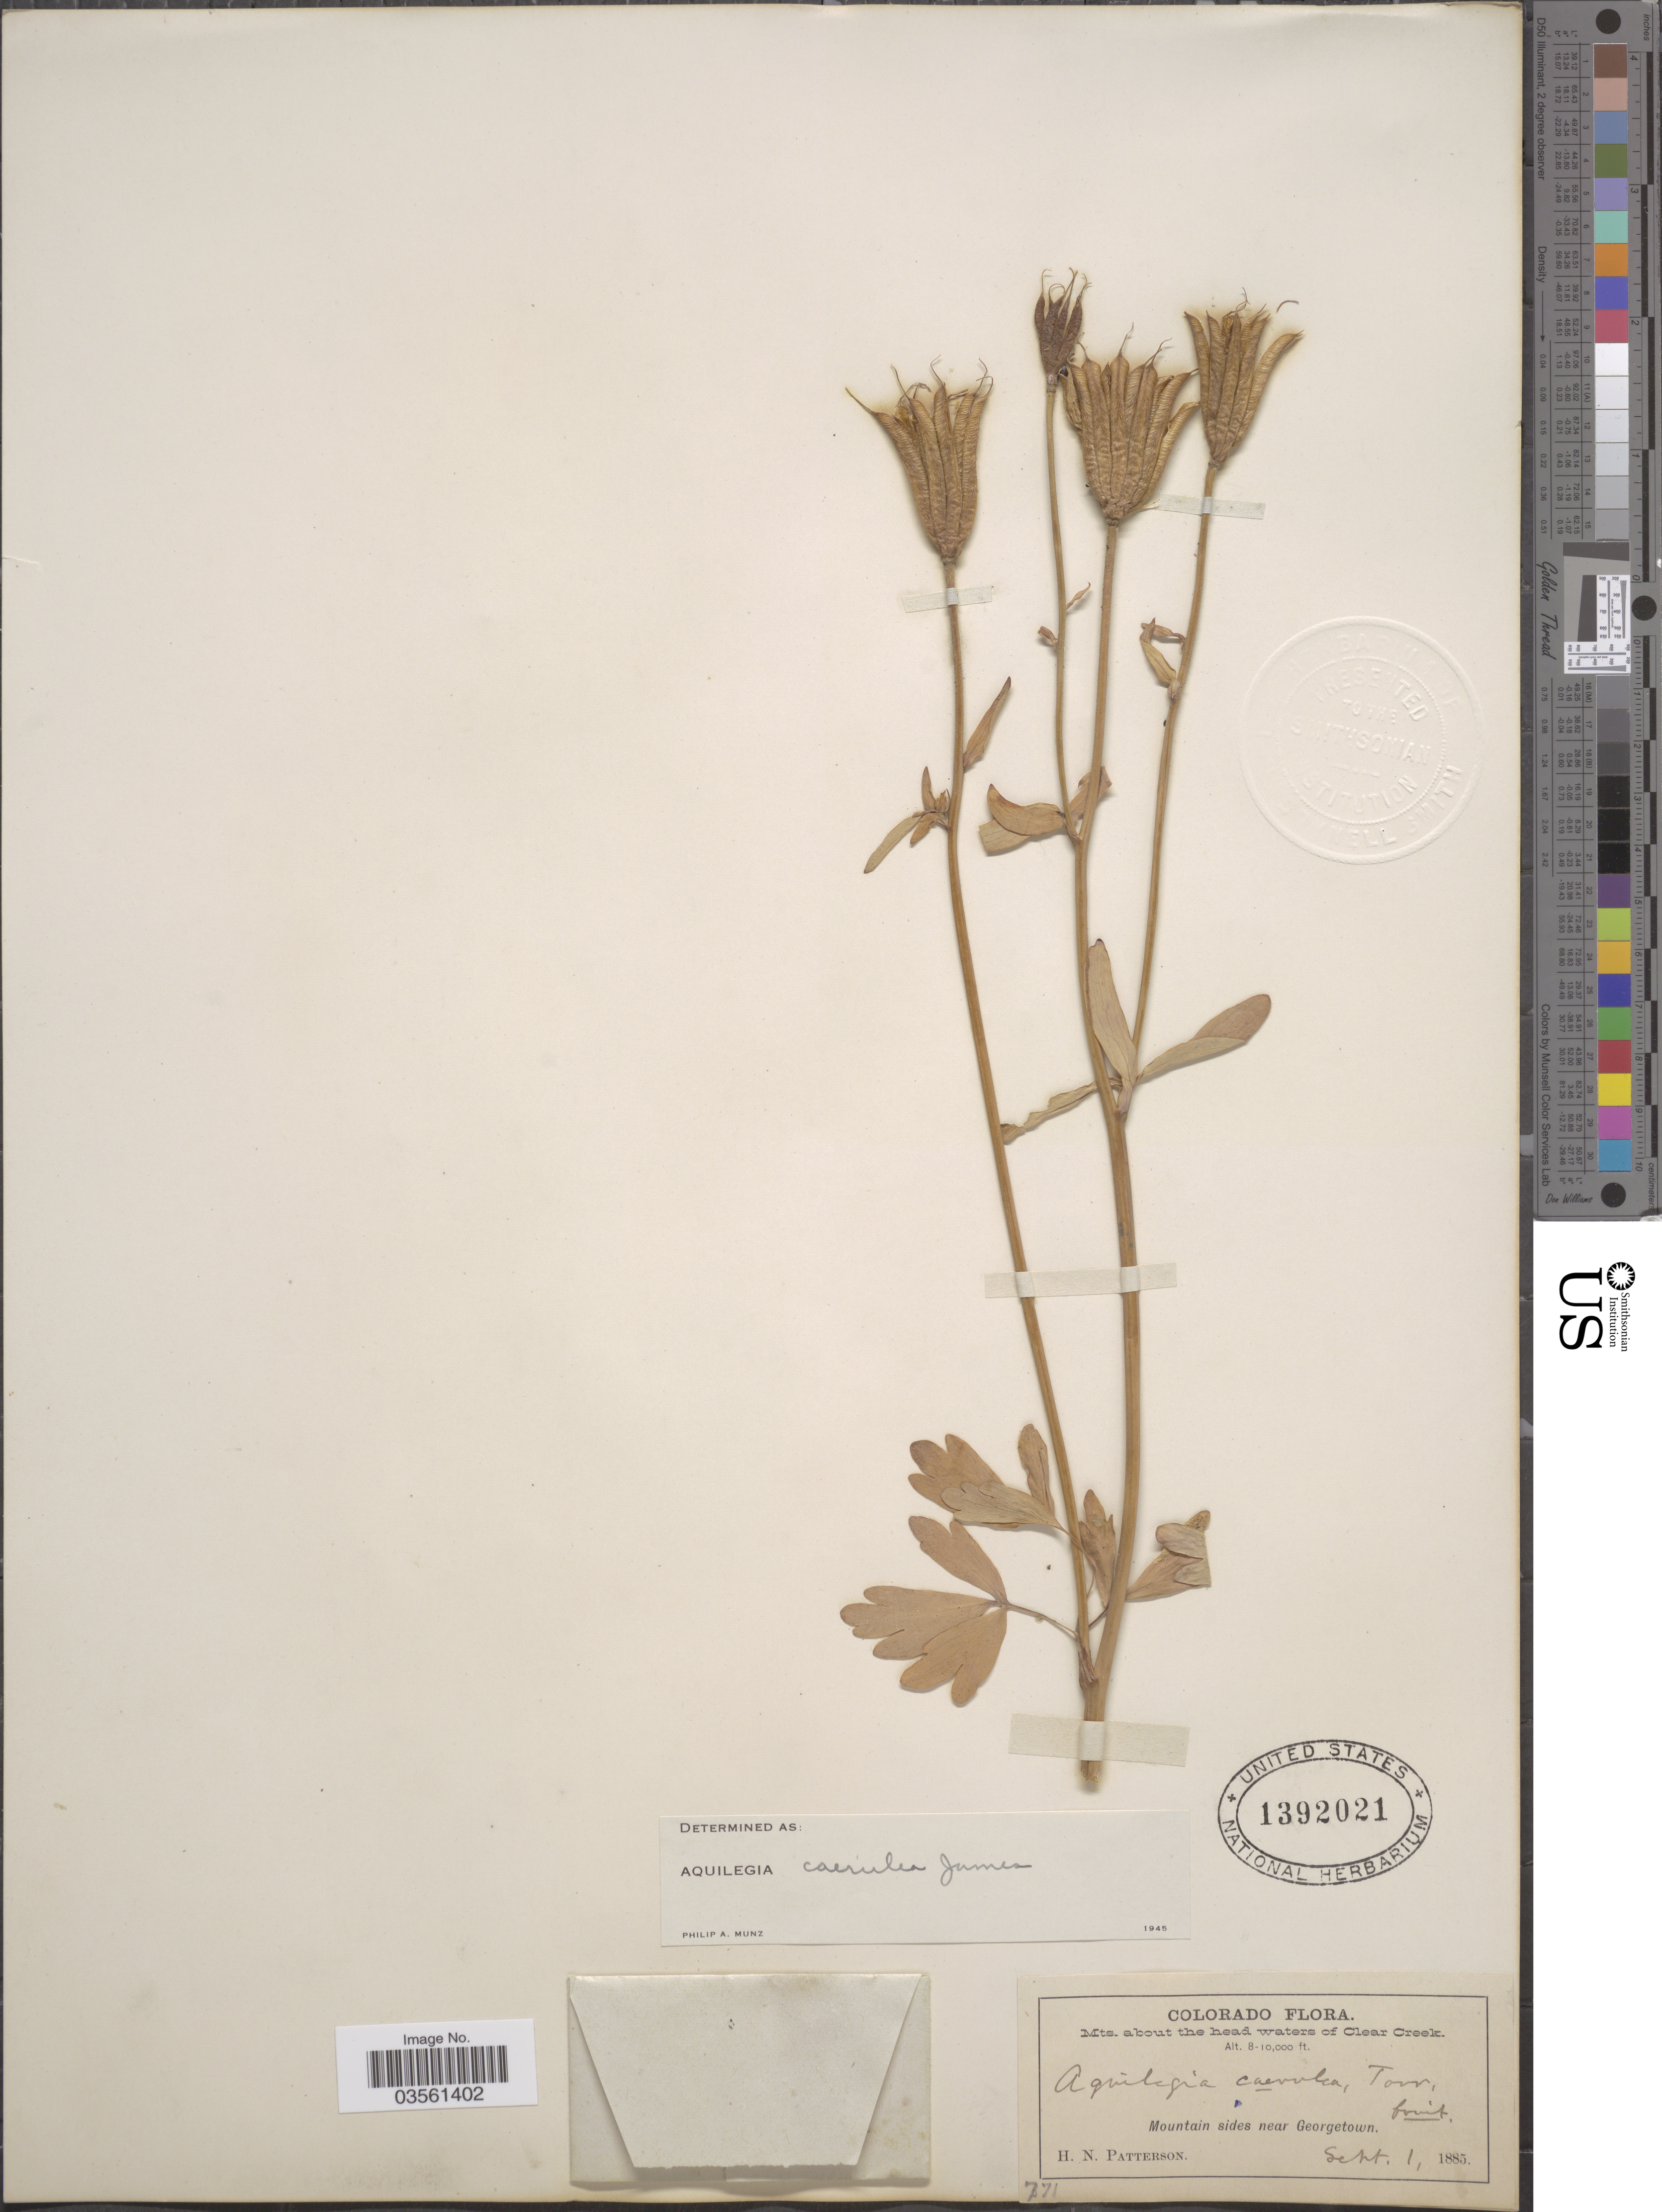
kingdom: Plantae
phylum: Tracheophyta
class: Magnoliopsida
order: Ranunculales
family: Ranunculaceae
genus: Aquilegia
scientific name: Aquilegia coerulea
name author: E. James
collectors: H. N. Patterson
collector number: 771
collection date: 1885-09-01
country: United States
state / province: Colorado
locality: Mts. about the head waters of Clear Creek. Mountain sides near Georgetown.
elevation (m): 2438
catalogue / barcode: US 1392021